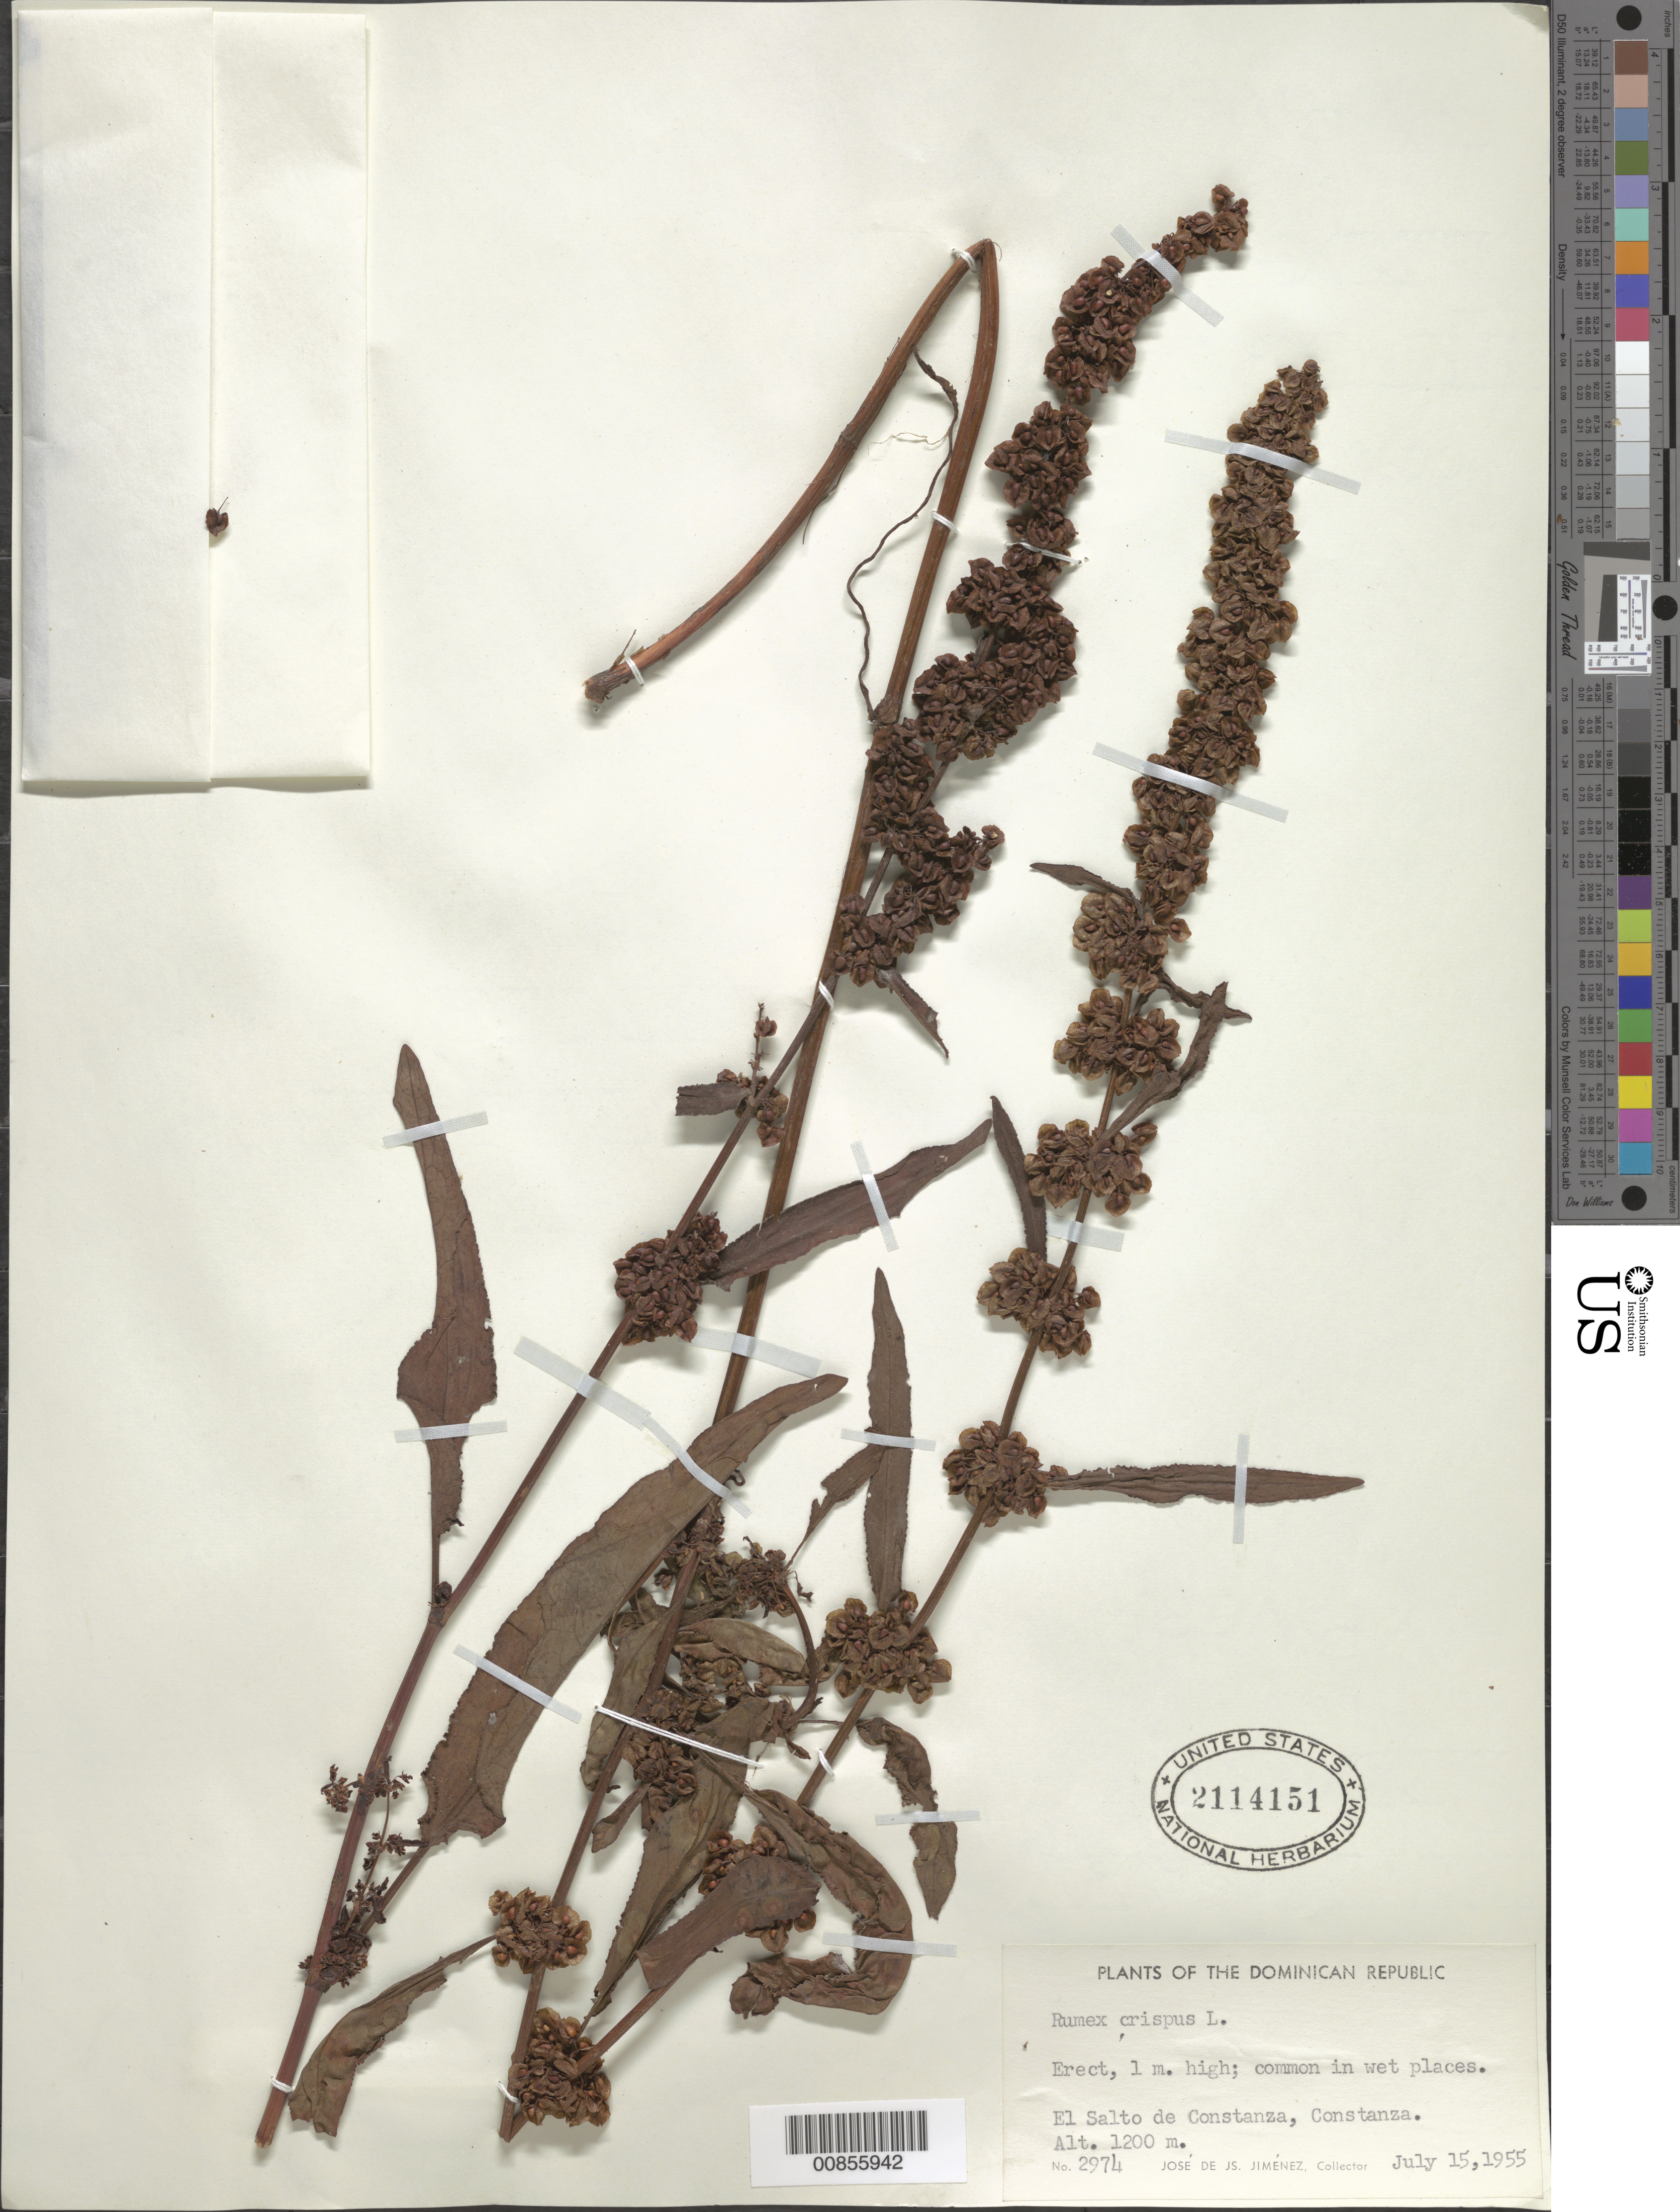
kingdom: Plantae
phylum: Tracheophyta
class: Magnoliopsida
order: Caryophyllales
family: Polygonaceae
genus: Rumex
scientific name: Rumex crispus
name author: L.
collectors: J. J. Jiménez Almonte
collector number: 2974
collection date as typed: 15 Jul 1955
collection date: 1955-07-15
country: Dominican Republic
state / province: La Vega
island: Hispaniola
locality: El Salto de Constanza. Constanza.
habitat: Common in wet places.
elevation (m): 1200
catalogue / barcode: US 2114151